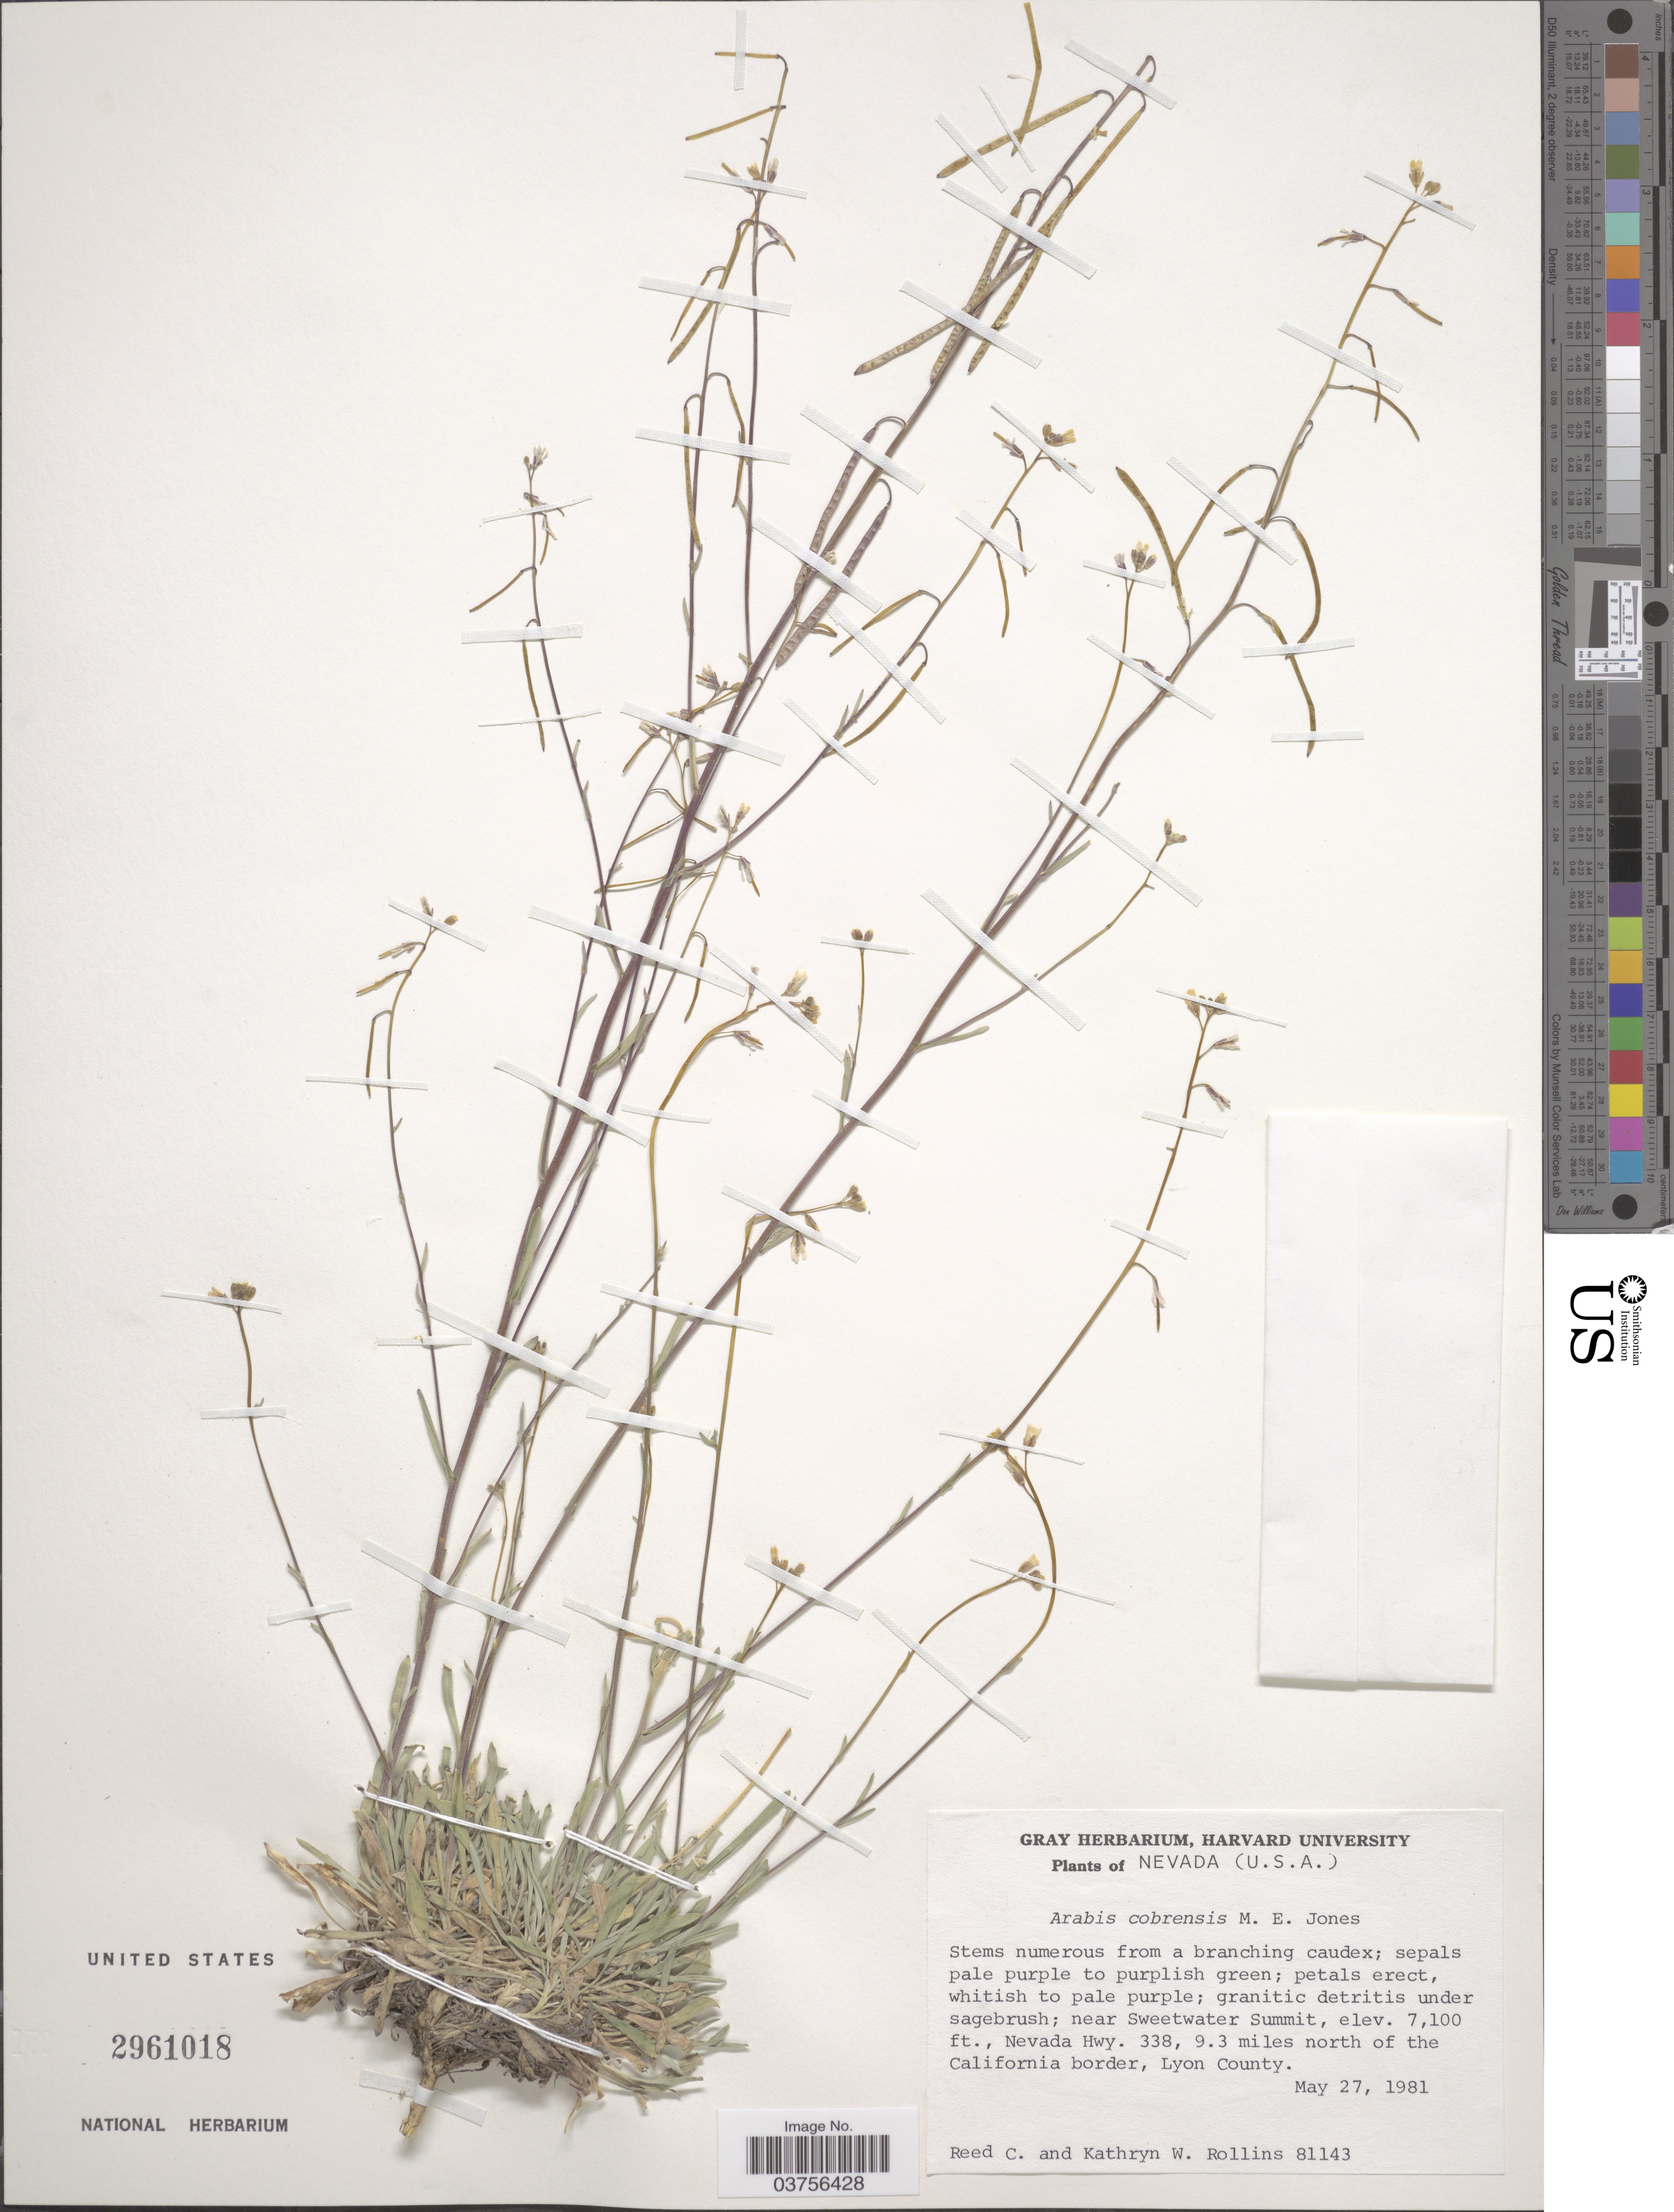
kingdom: Plantae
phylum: Tracheophyta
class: Magnoliopsida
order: Brassicales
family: Brassicaceae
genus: Arabis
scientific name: Arabis cobrensis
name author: M.E. Jones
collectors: R. C. Rollins & K. W. Rollins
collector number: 81143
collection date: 1981-05-27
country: United States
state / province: Nevada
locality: Near Sweetwater Summit, Nevada Hwy. 338, 9.3 miles north of the California border, Lyon County.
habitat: under sagebrush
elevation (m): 2164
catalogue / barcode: US 2961018